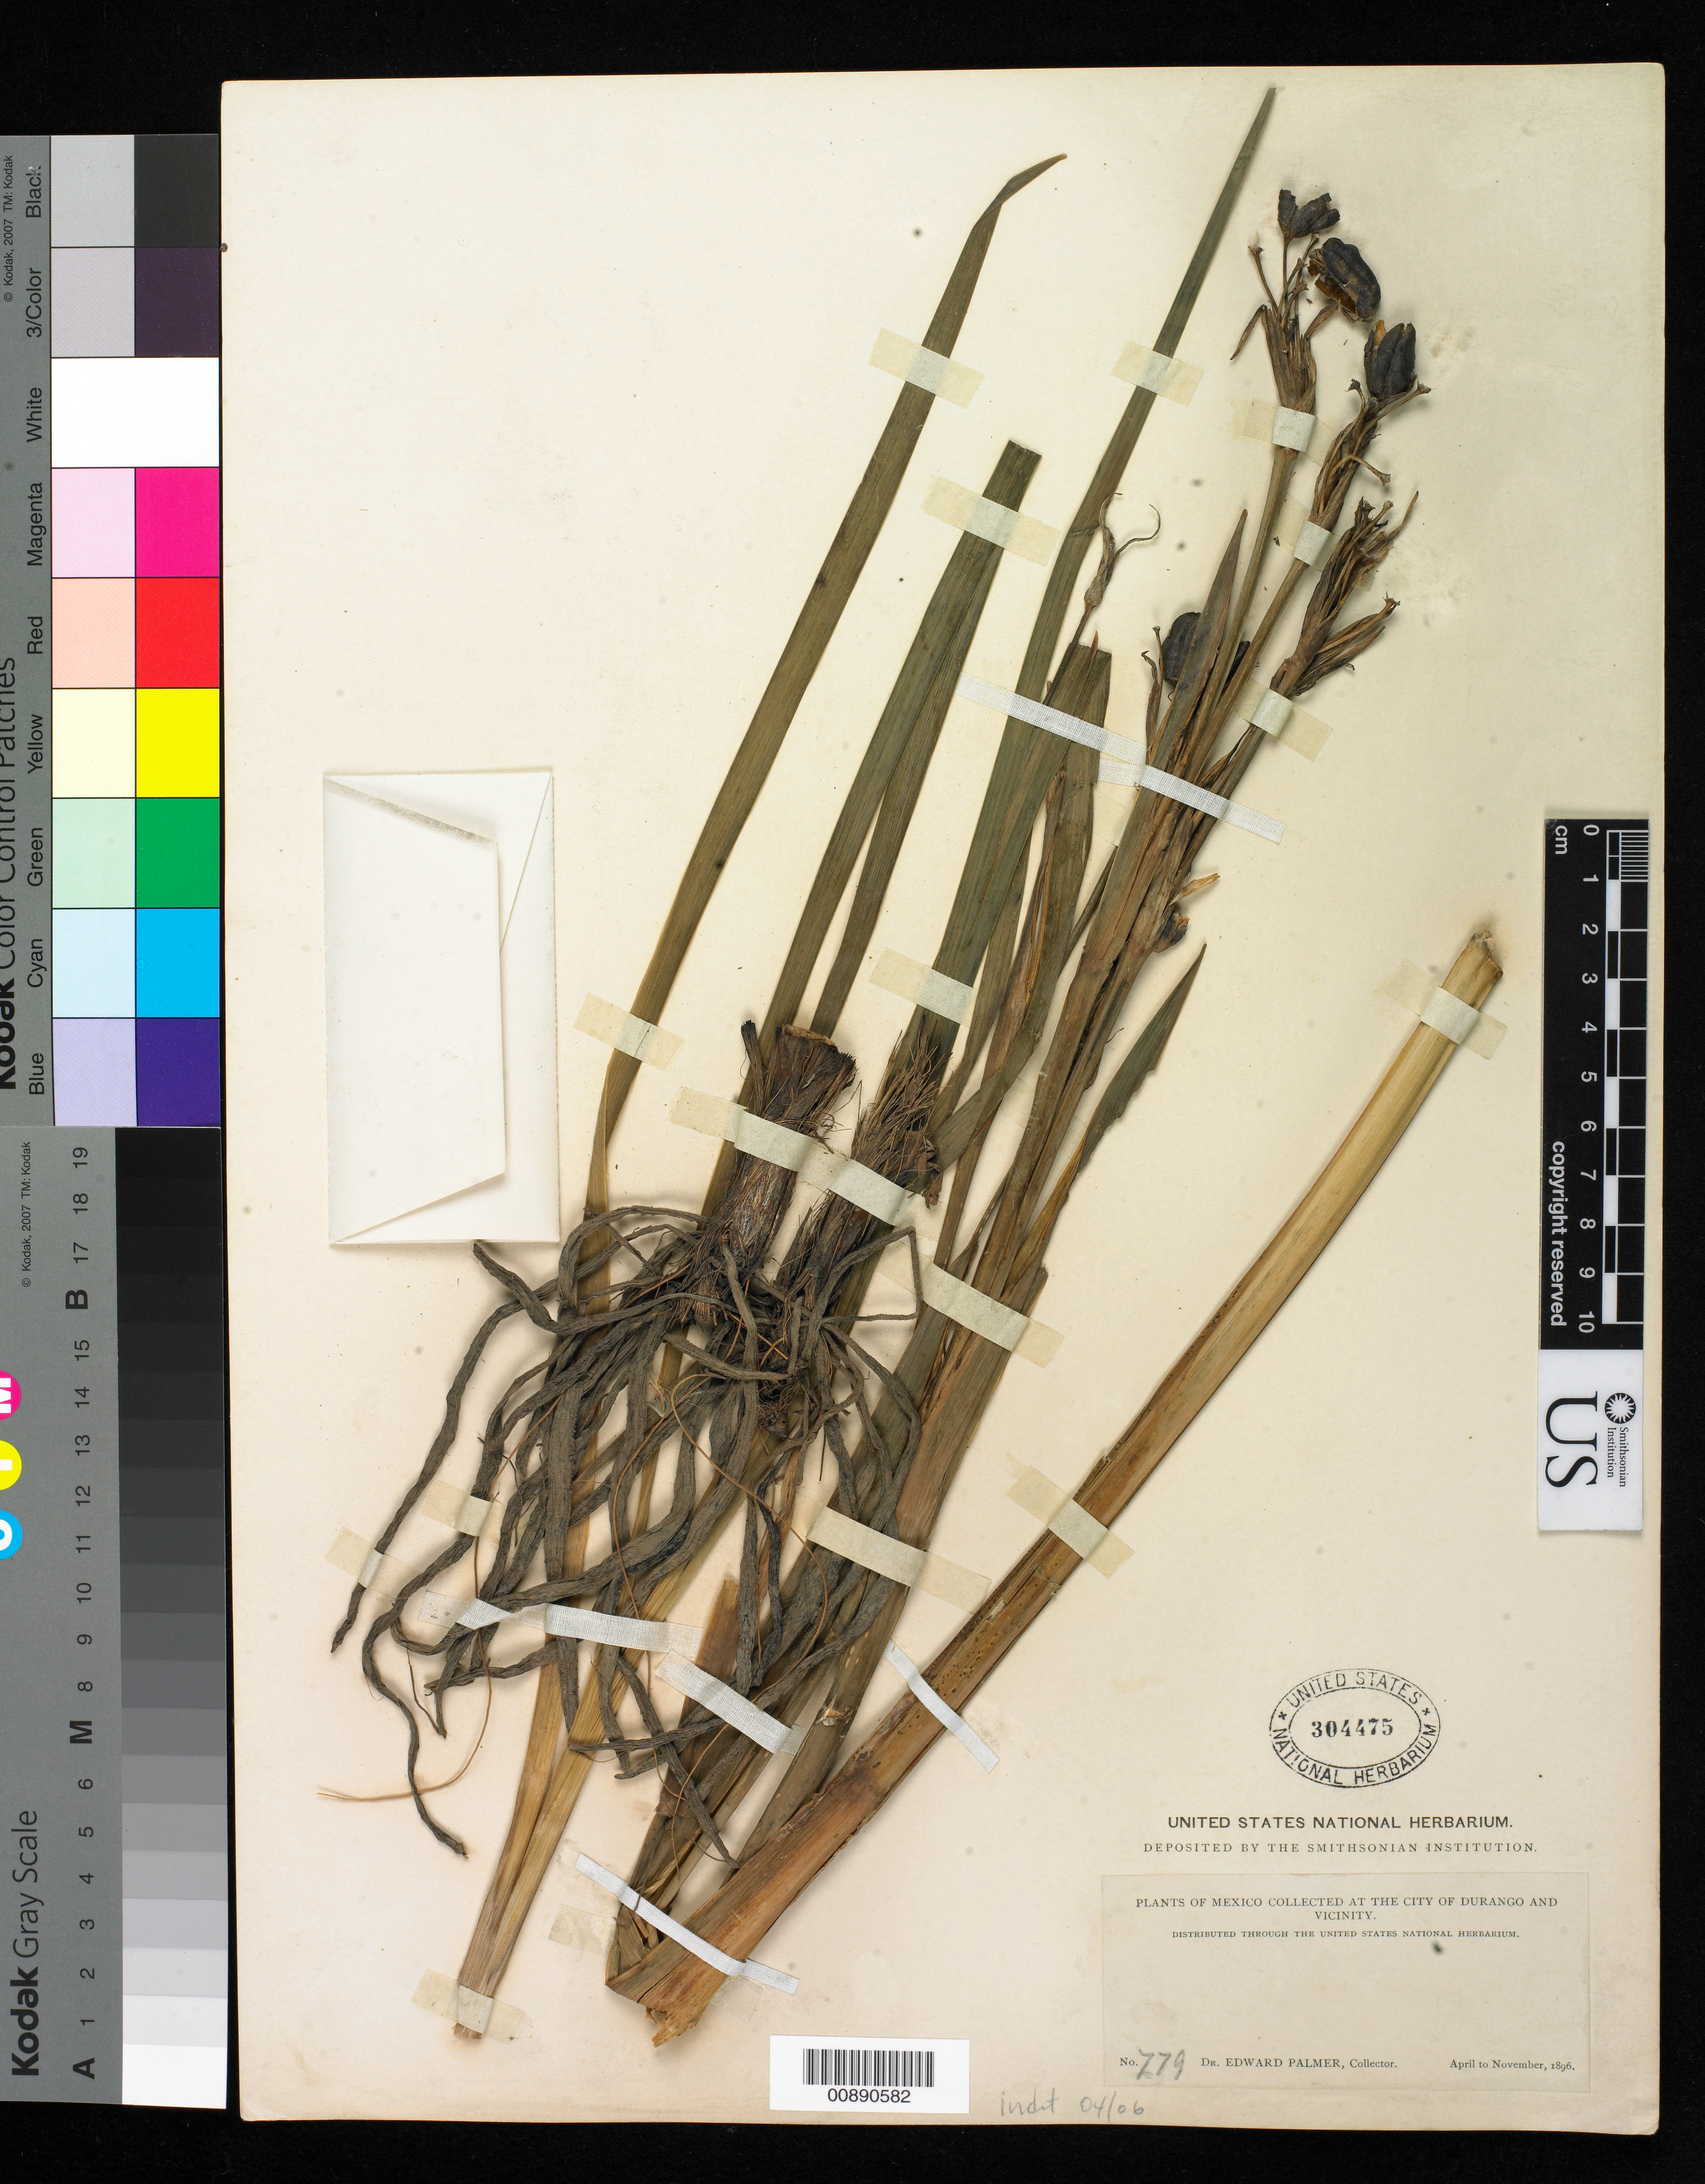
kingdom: Plantae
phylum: Tracheophyta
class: Liliopsida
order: Asparagales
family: Iridaceae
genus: Sisyrinchium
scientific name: Sisyrinchium sp.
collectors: E. Palmer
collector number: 779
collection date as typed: Apr 1896 to -- Nov 1896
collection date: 1896-04/1896-11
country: Mexico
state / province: Durango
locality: City of Durango and vicinity.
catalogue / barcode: US 304475